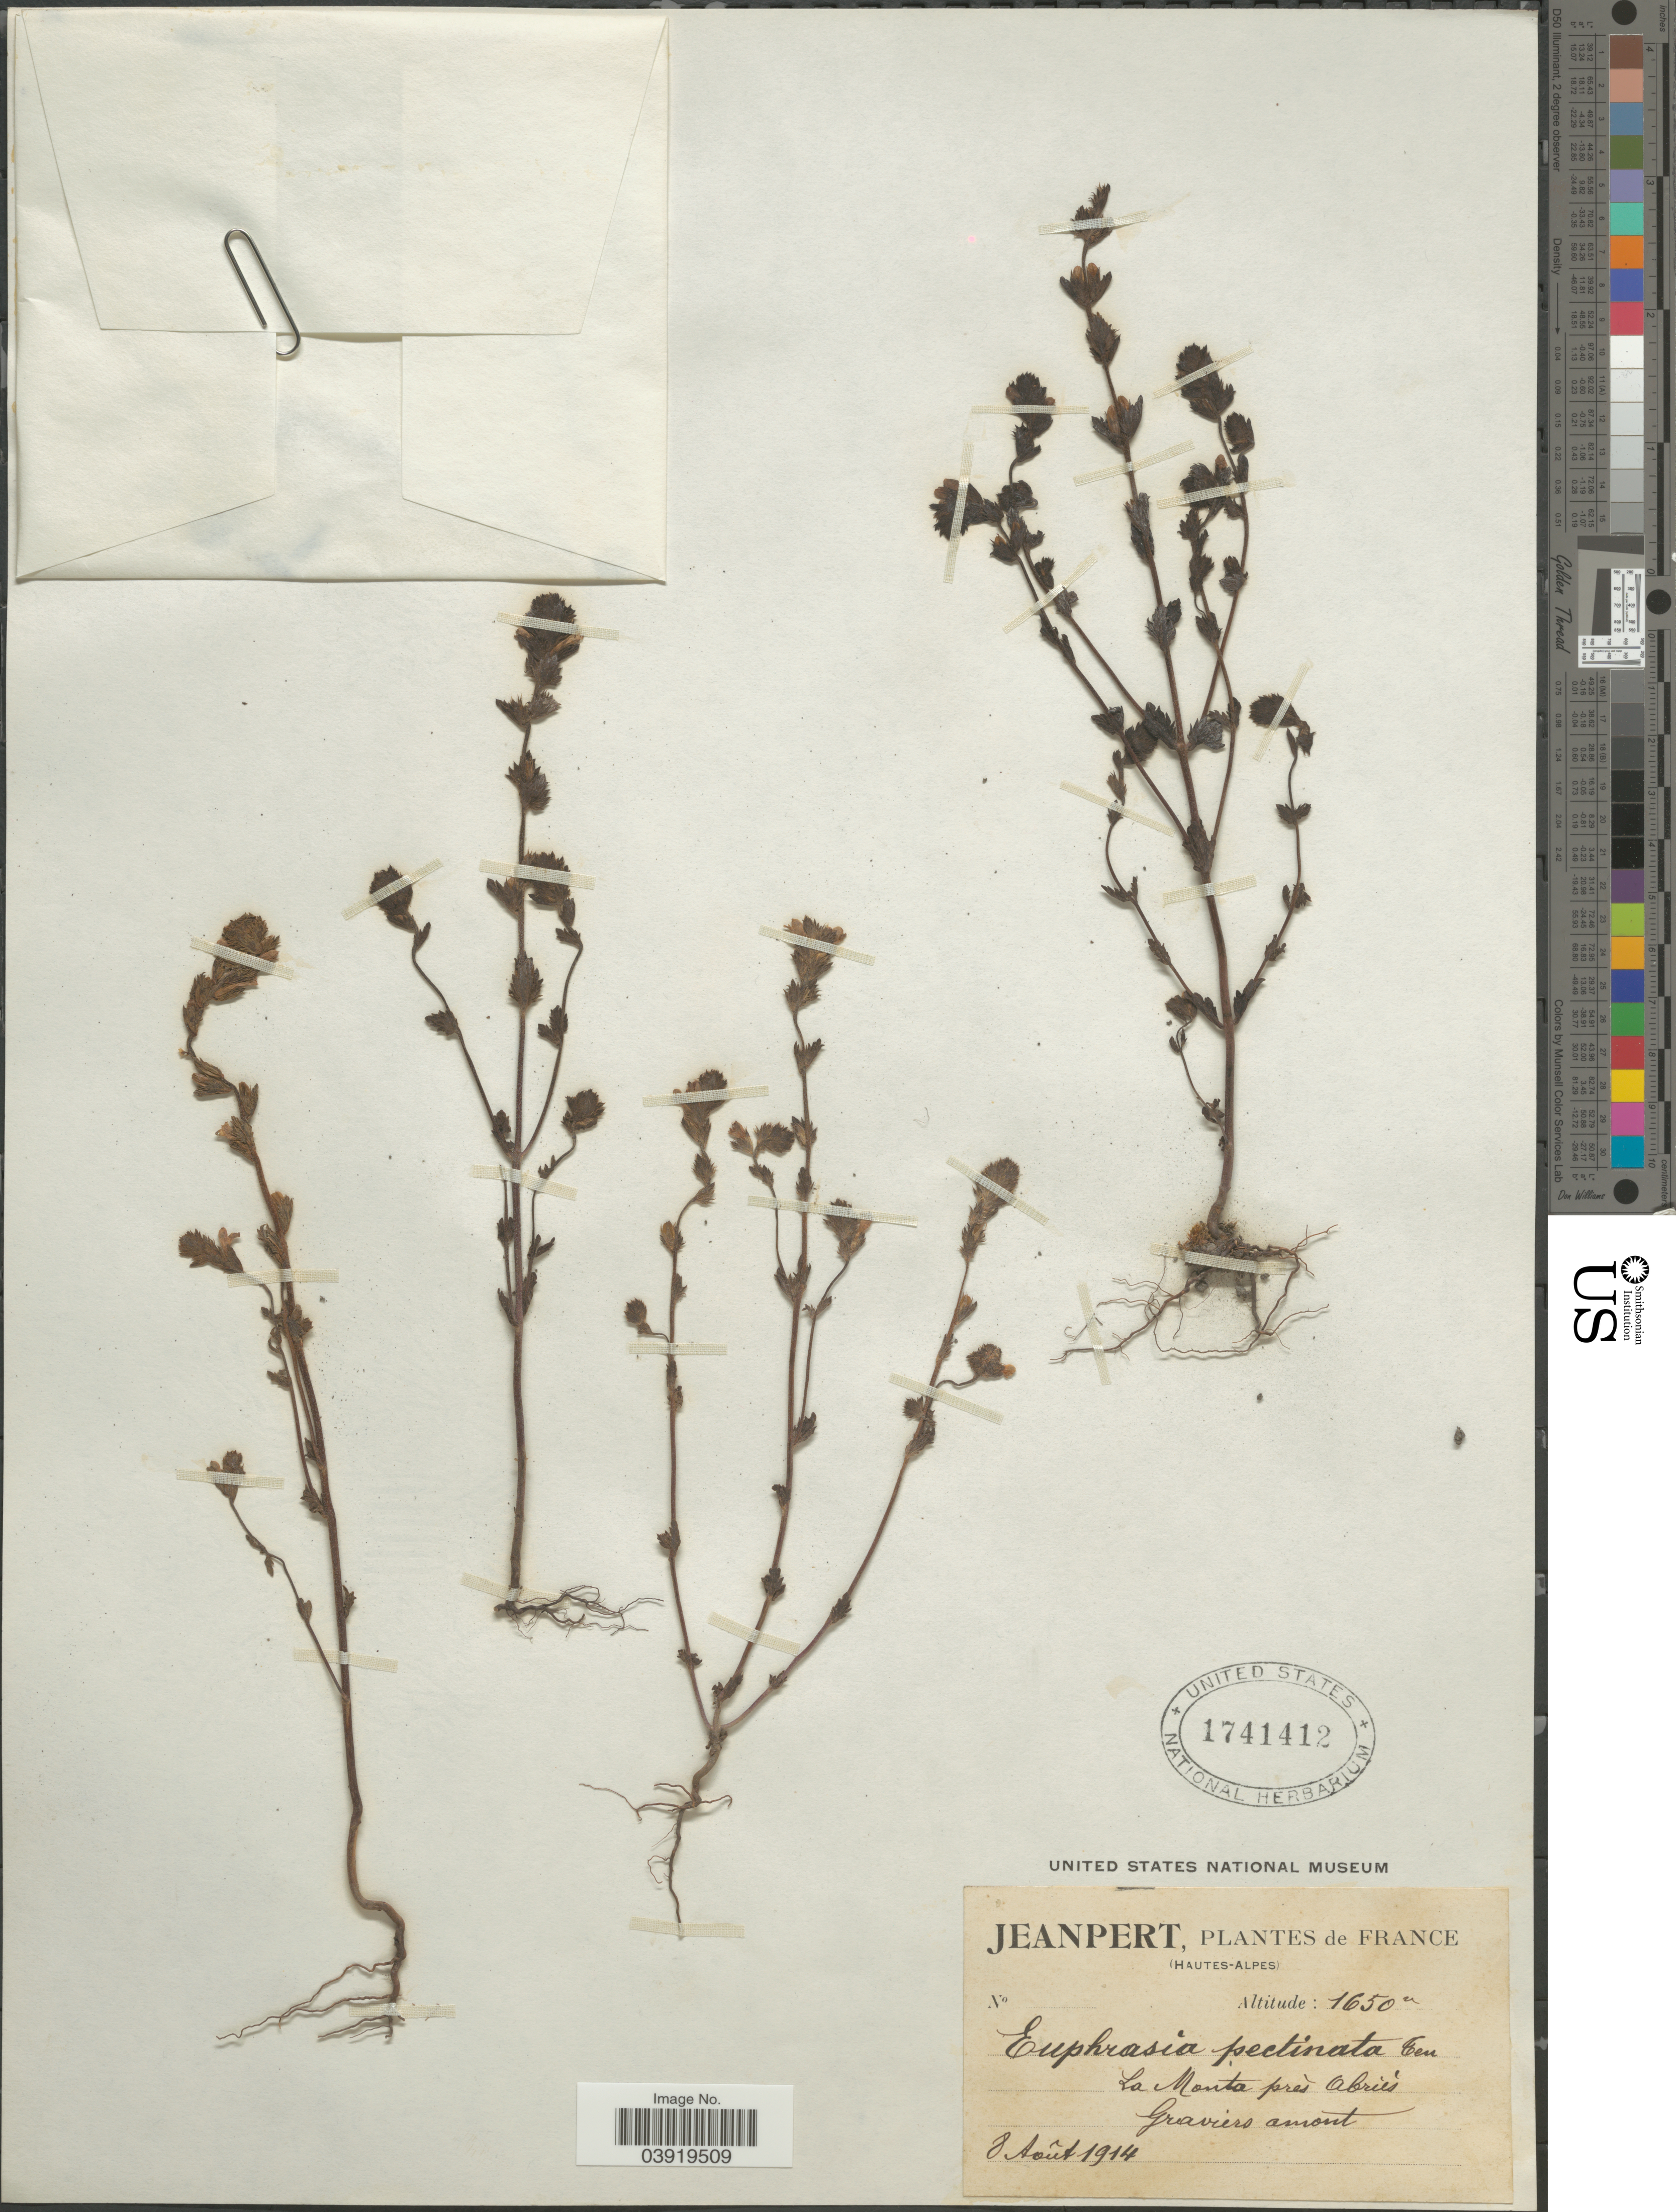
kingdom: Plantae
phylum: Tracheophyta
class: Magnoliopsida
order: Lamiales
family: Orobanchaceae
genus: Euphrasia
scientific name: Euphrasia pectinata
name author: Ten.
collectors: Jeanpert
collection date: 1914-08-08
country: France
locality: (Hautes Alpes). La Monta près Abriès. Graviers amont.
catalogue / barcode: US 1741412